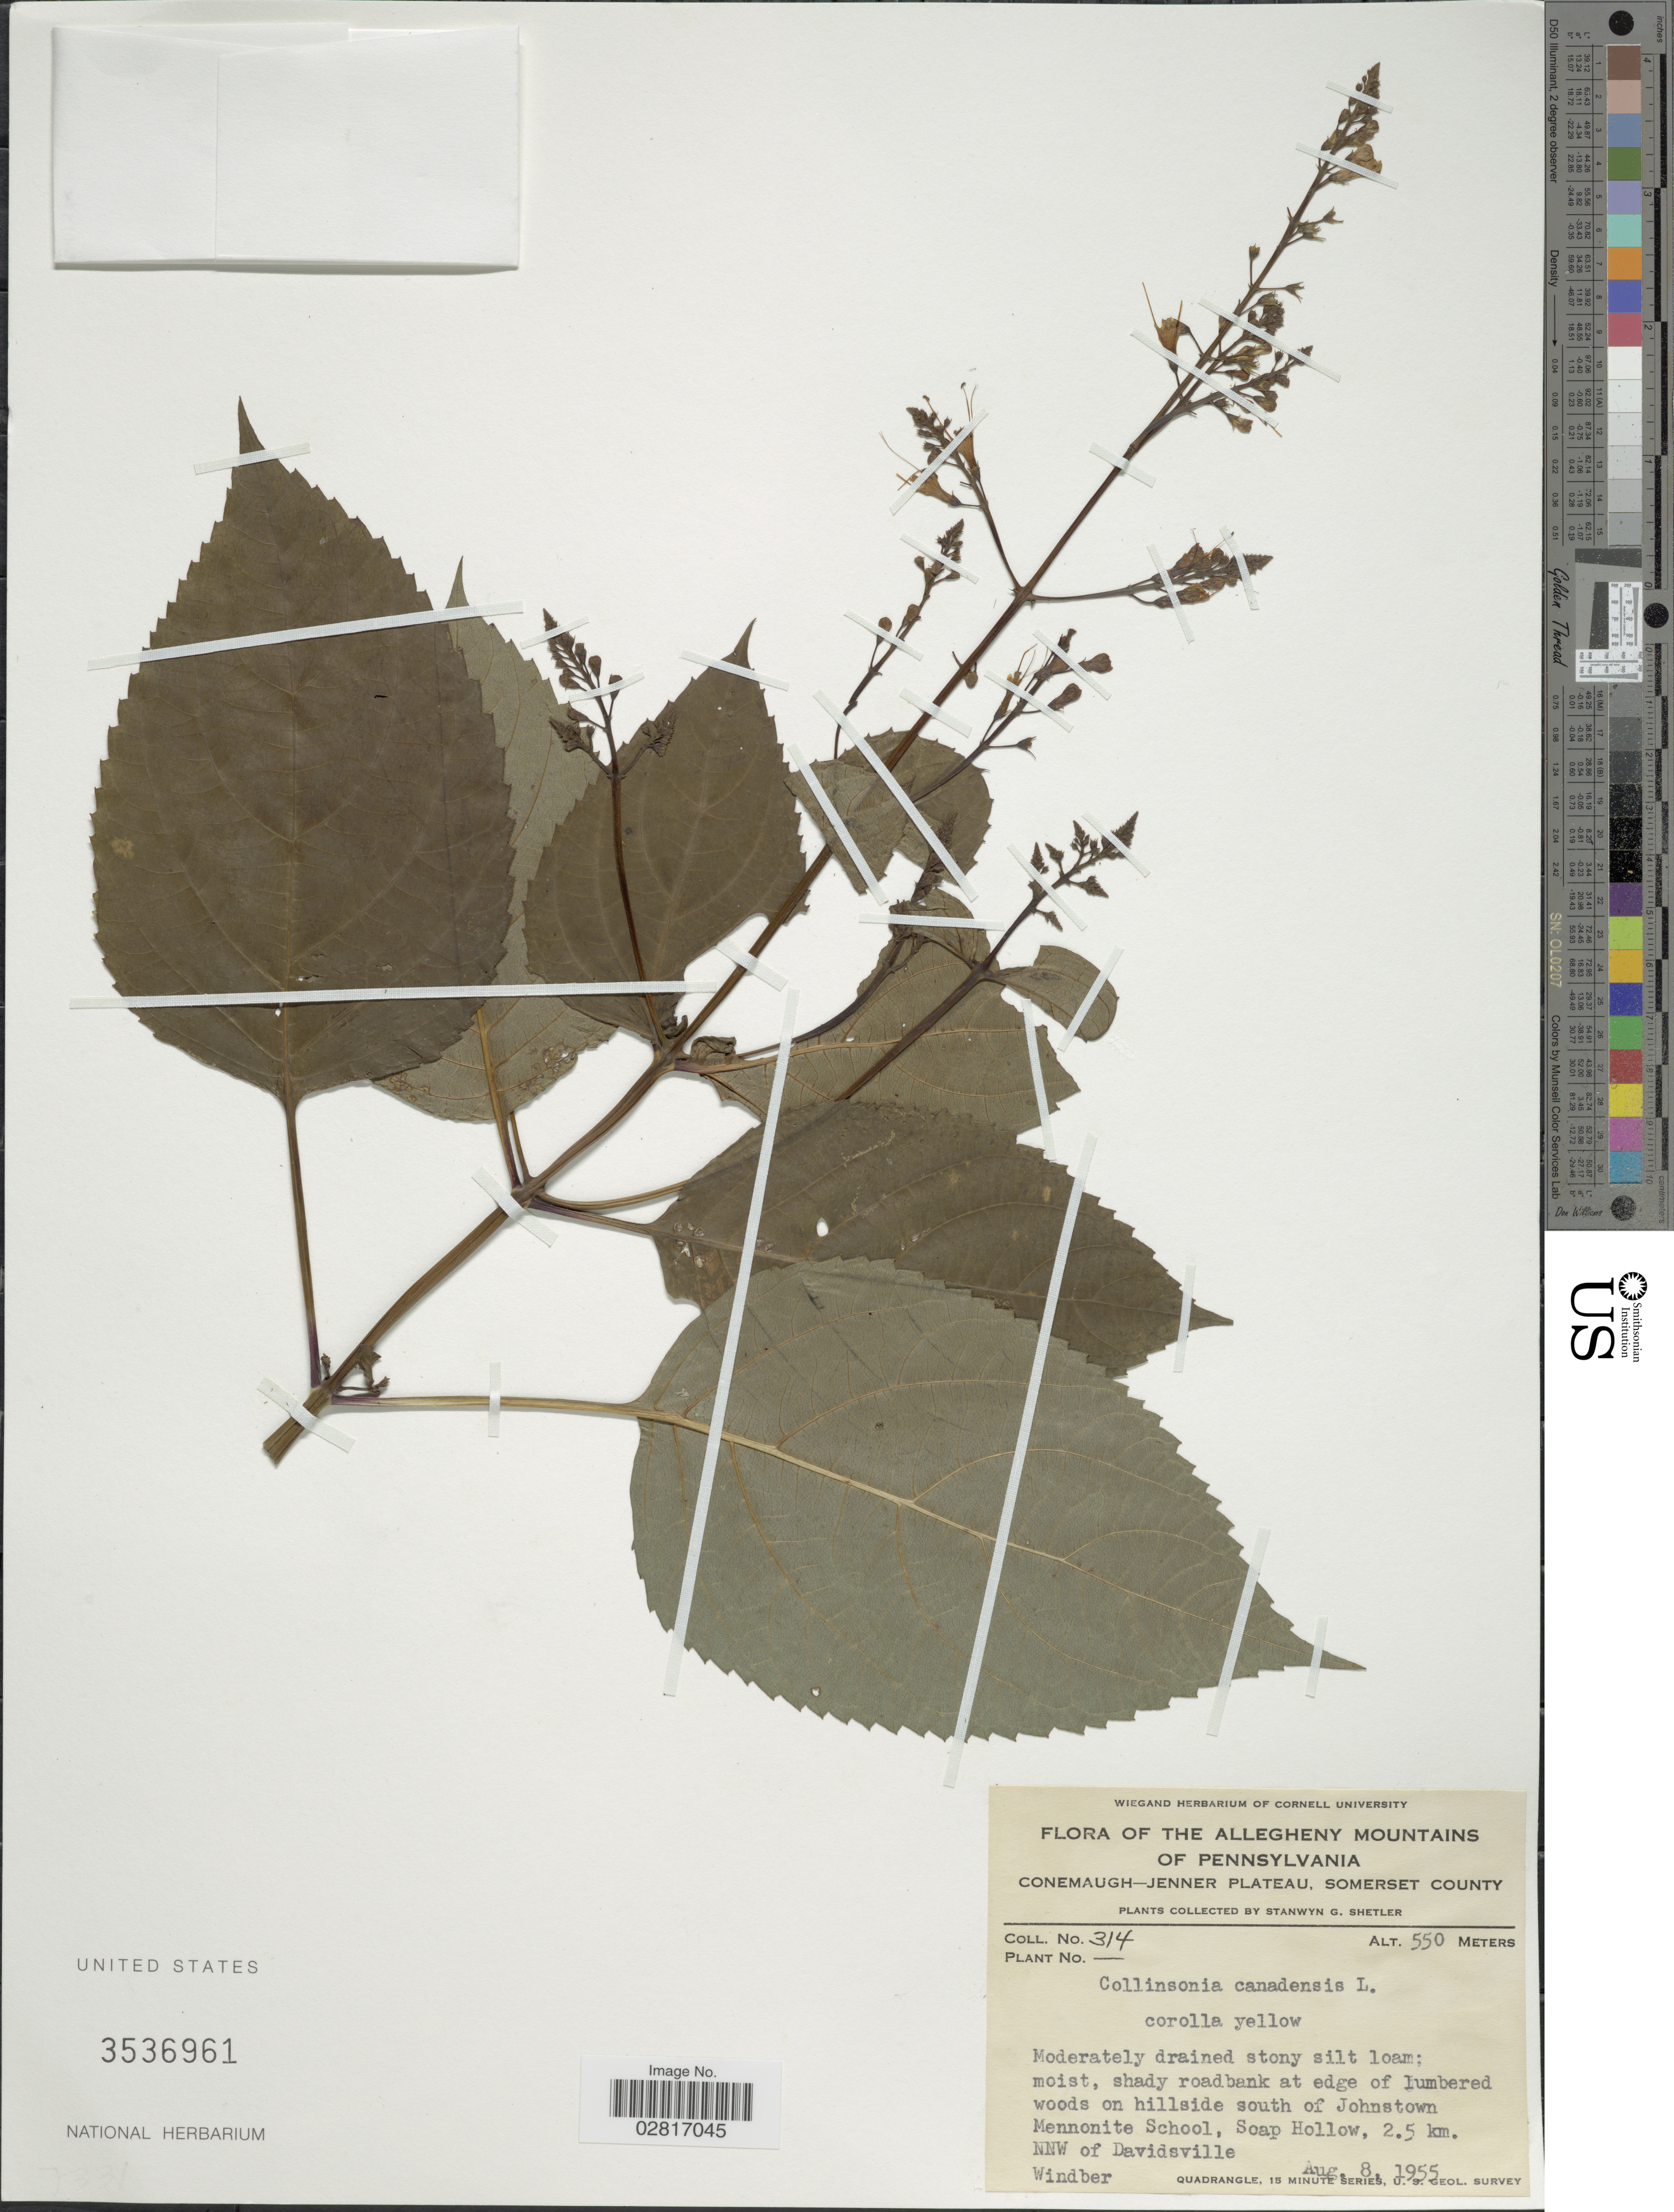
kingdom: Plantae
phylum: Tracheophyta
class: Magnoliopsida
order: Lamiales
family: Lamiaceae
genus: Collinsonia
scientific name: Collinsonia canadensis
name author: L.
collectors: S. Shetler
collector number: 314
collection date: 1955-08-08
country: United States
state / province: Pennsylvania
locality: The Allegheny Mountains of Pennsylvania, Conemaugh-Jenner Plateau, Somerset County, hillside south of Johnstown Mennonite School, Soap Hollow, 2.5 km. NNW of Davidsville, Windber.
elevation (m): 550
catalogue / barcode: US 3536961